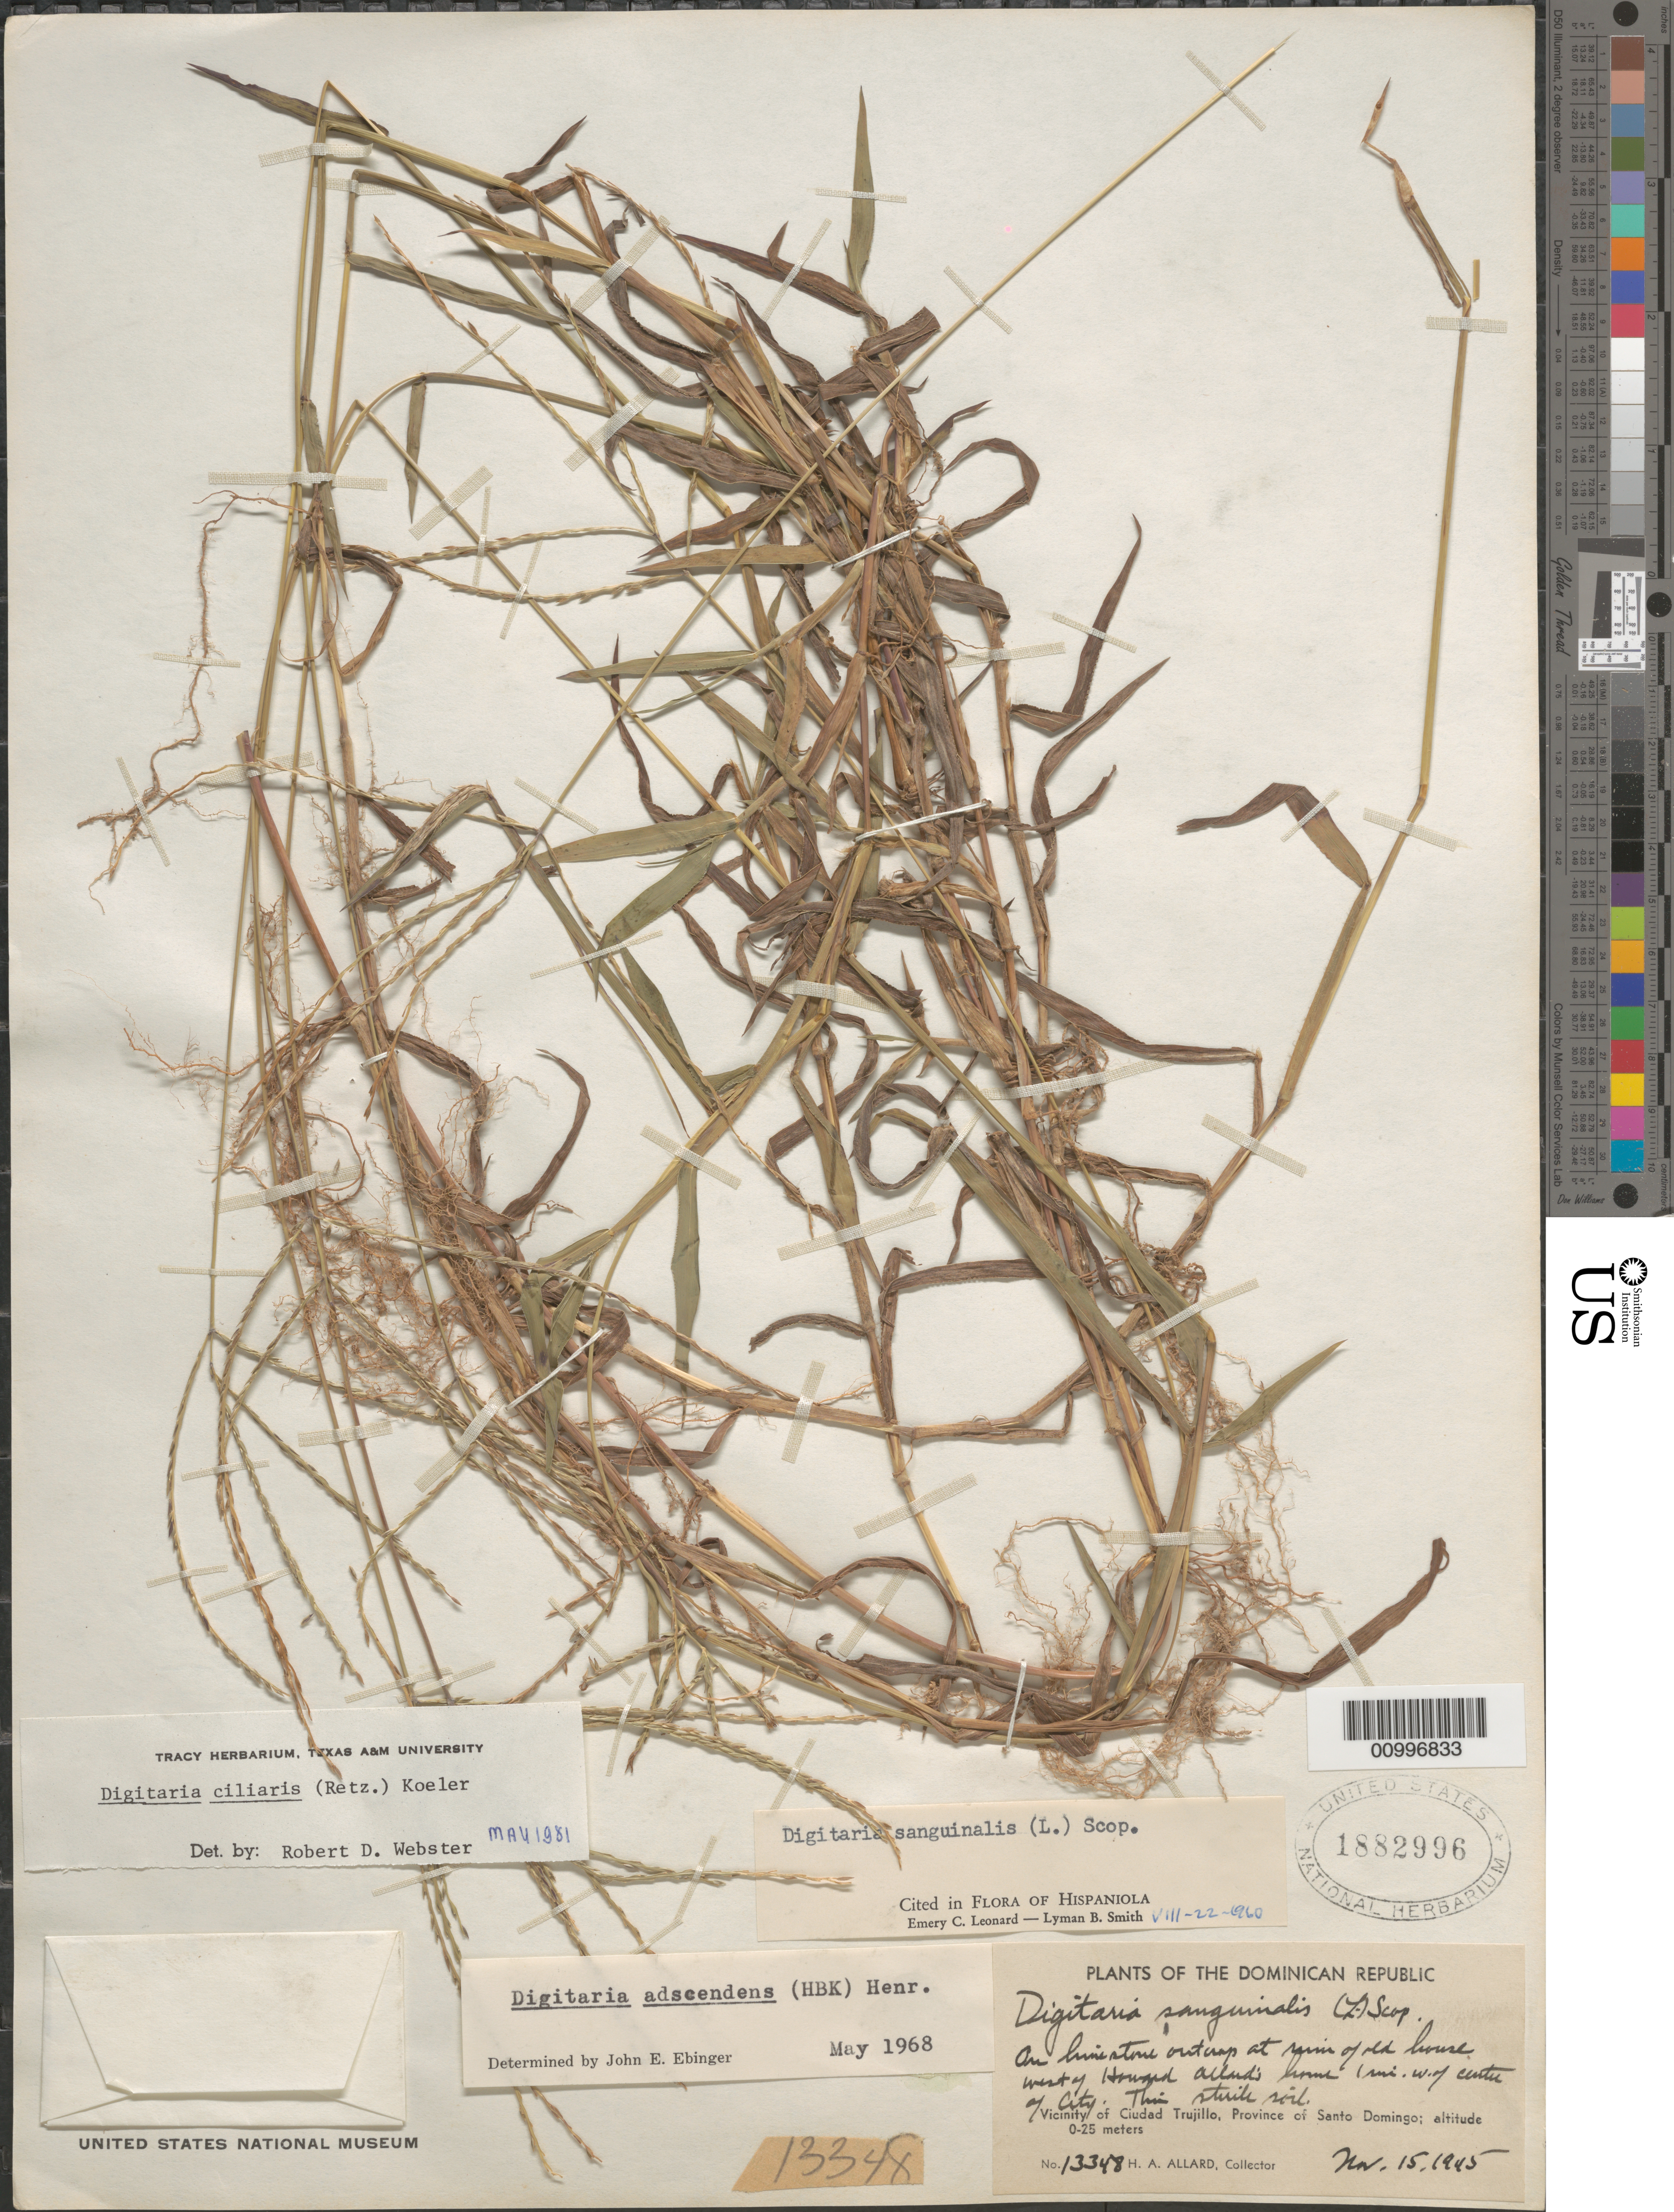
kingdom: Plantae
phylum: Tracheophyta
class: Liliopsida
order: Poales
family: Poaceae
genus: Digitaria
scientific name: Digitaria ciliaris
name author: (Retz.) Koeler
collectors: H. A. Allard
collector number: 13348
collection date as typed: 15 Nov 1945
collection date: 1945-11-15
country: Dominican Republic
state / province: Distrito Nacional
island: Hispaniola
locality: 1 mile west of center of Santo Domingo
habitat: on limestone outcrops at ruins of old house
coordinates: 0 N, 0 E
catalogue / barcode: US 1882996